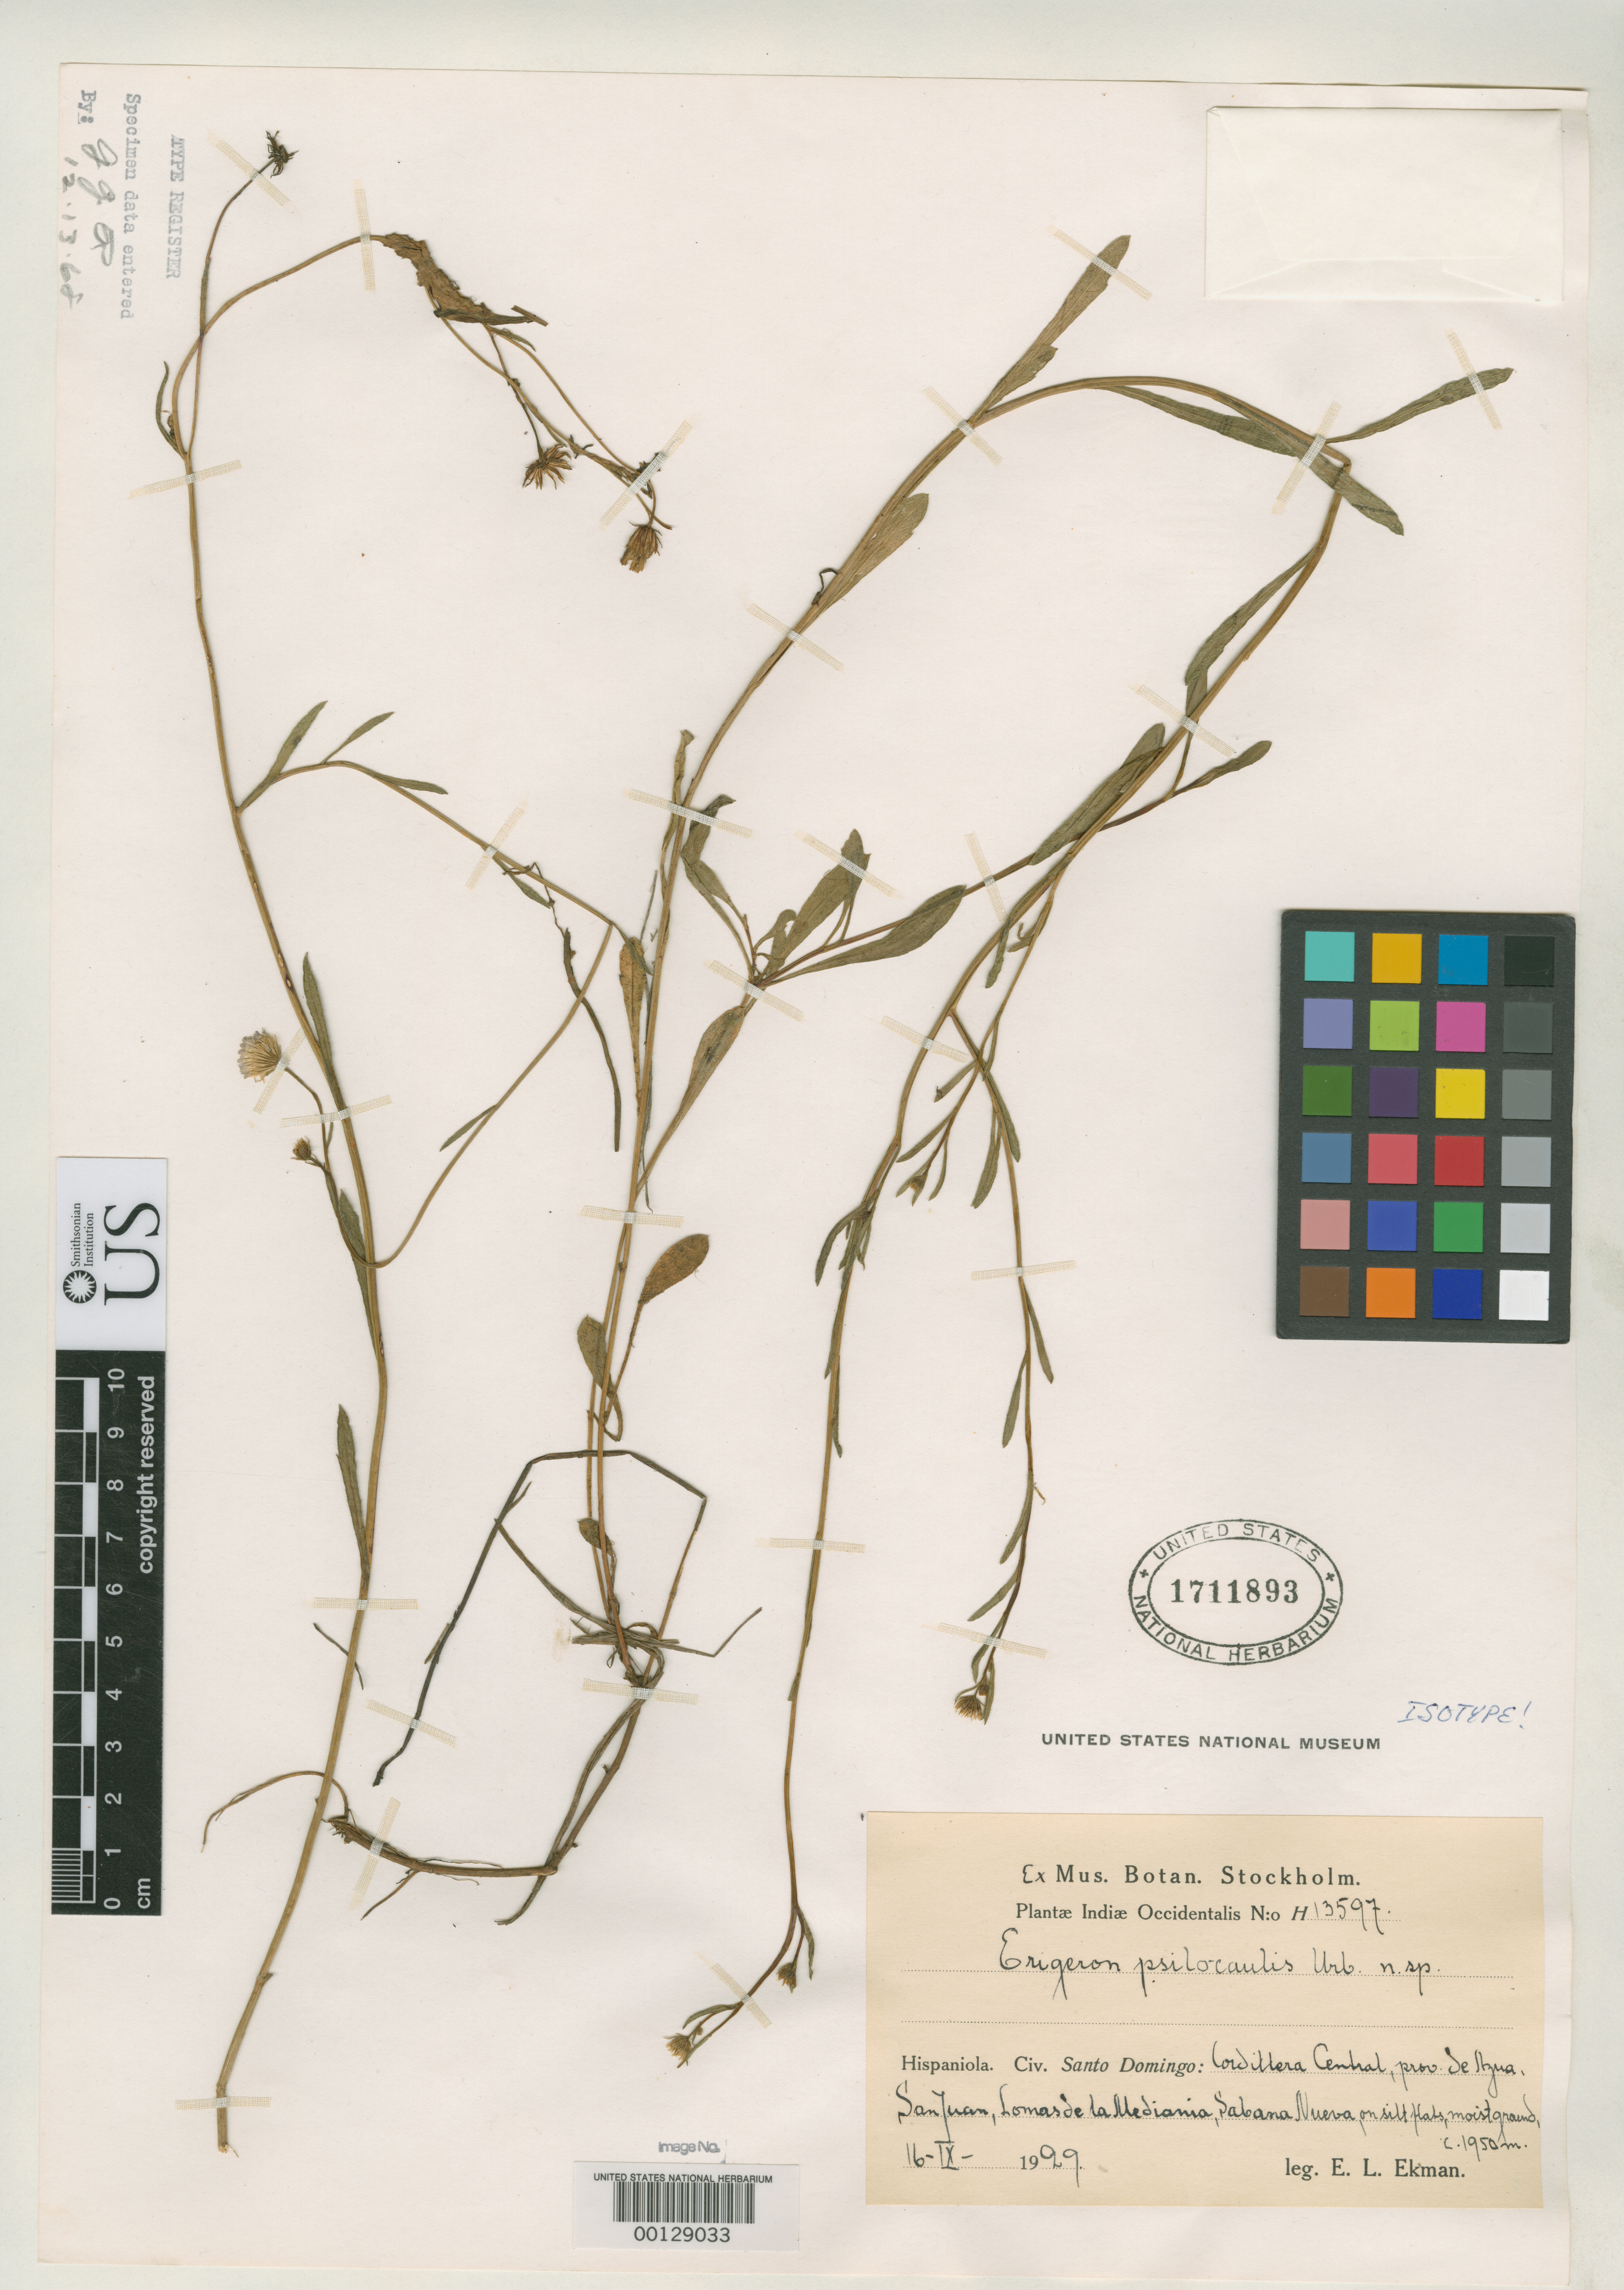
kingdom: Plantae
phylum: Tracheophyta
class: Magnoliopsida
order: Asterales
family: Asteraceae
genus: Erigeron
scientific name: Erigeron psilocaulis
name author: Urb.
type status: Isotype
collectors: E. L. Ekman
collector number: H 13597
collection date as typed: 16 Sep 1929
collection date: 1929-09-16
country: Dominican Republic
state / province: Azua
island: Hispaniola Island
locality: San Juan.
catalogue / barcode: US 1711893